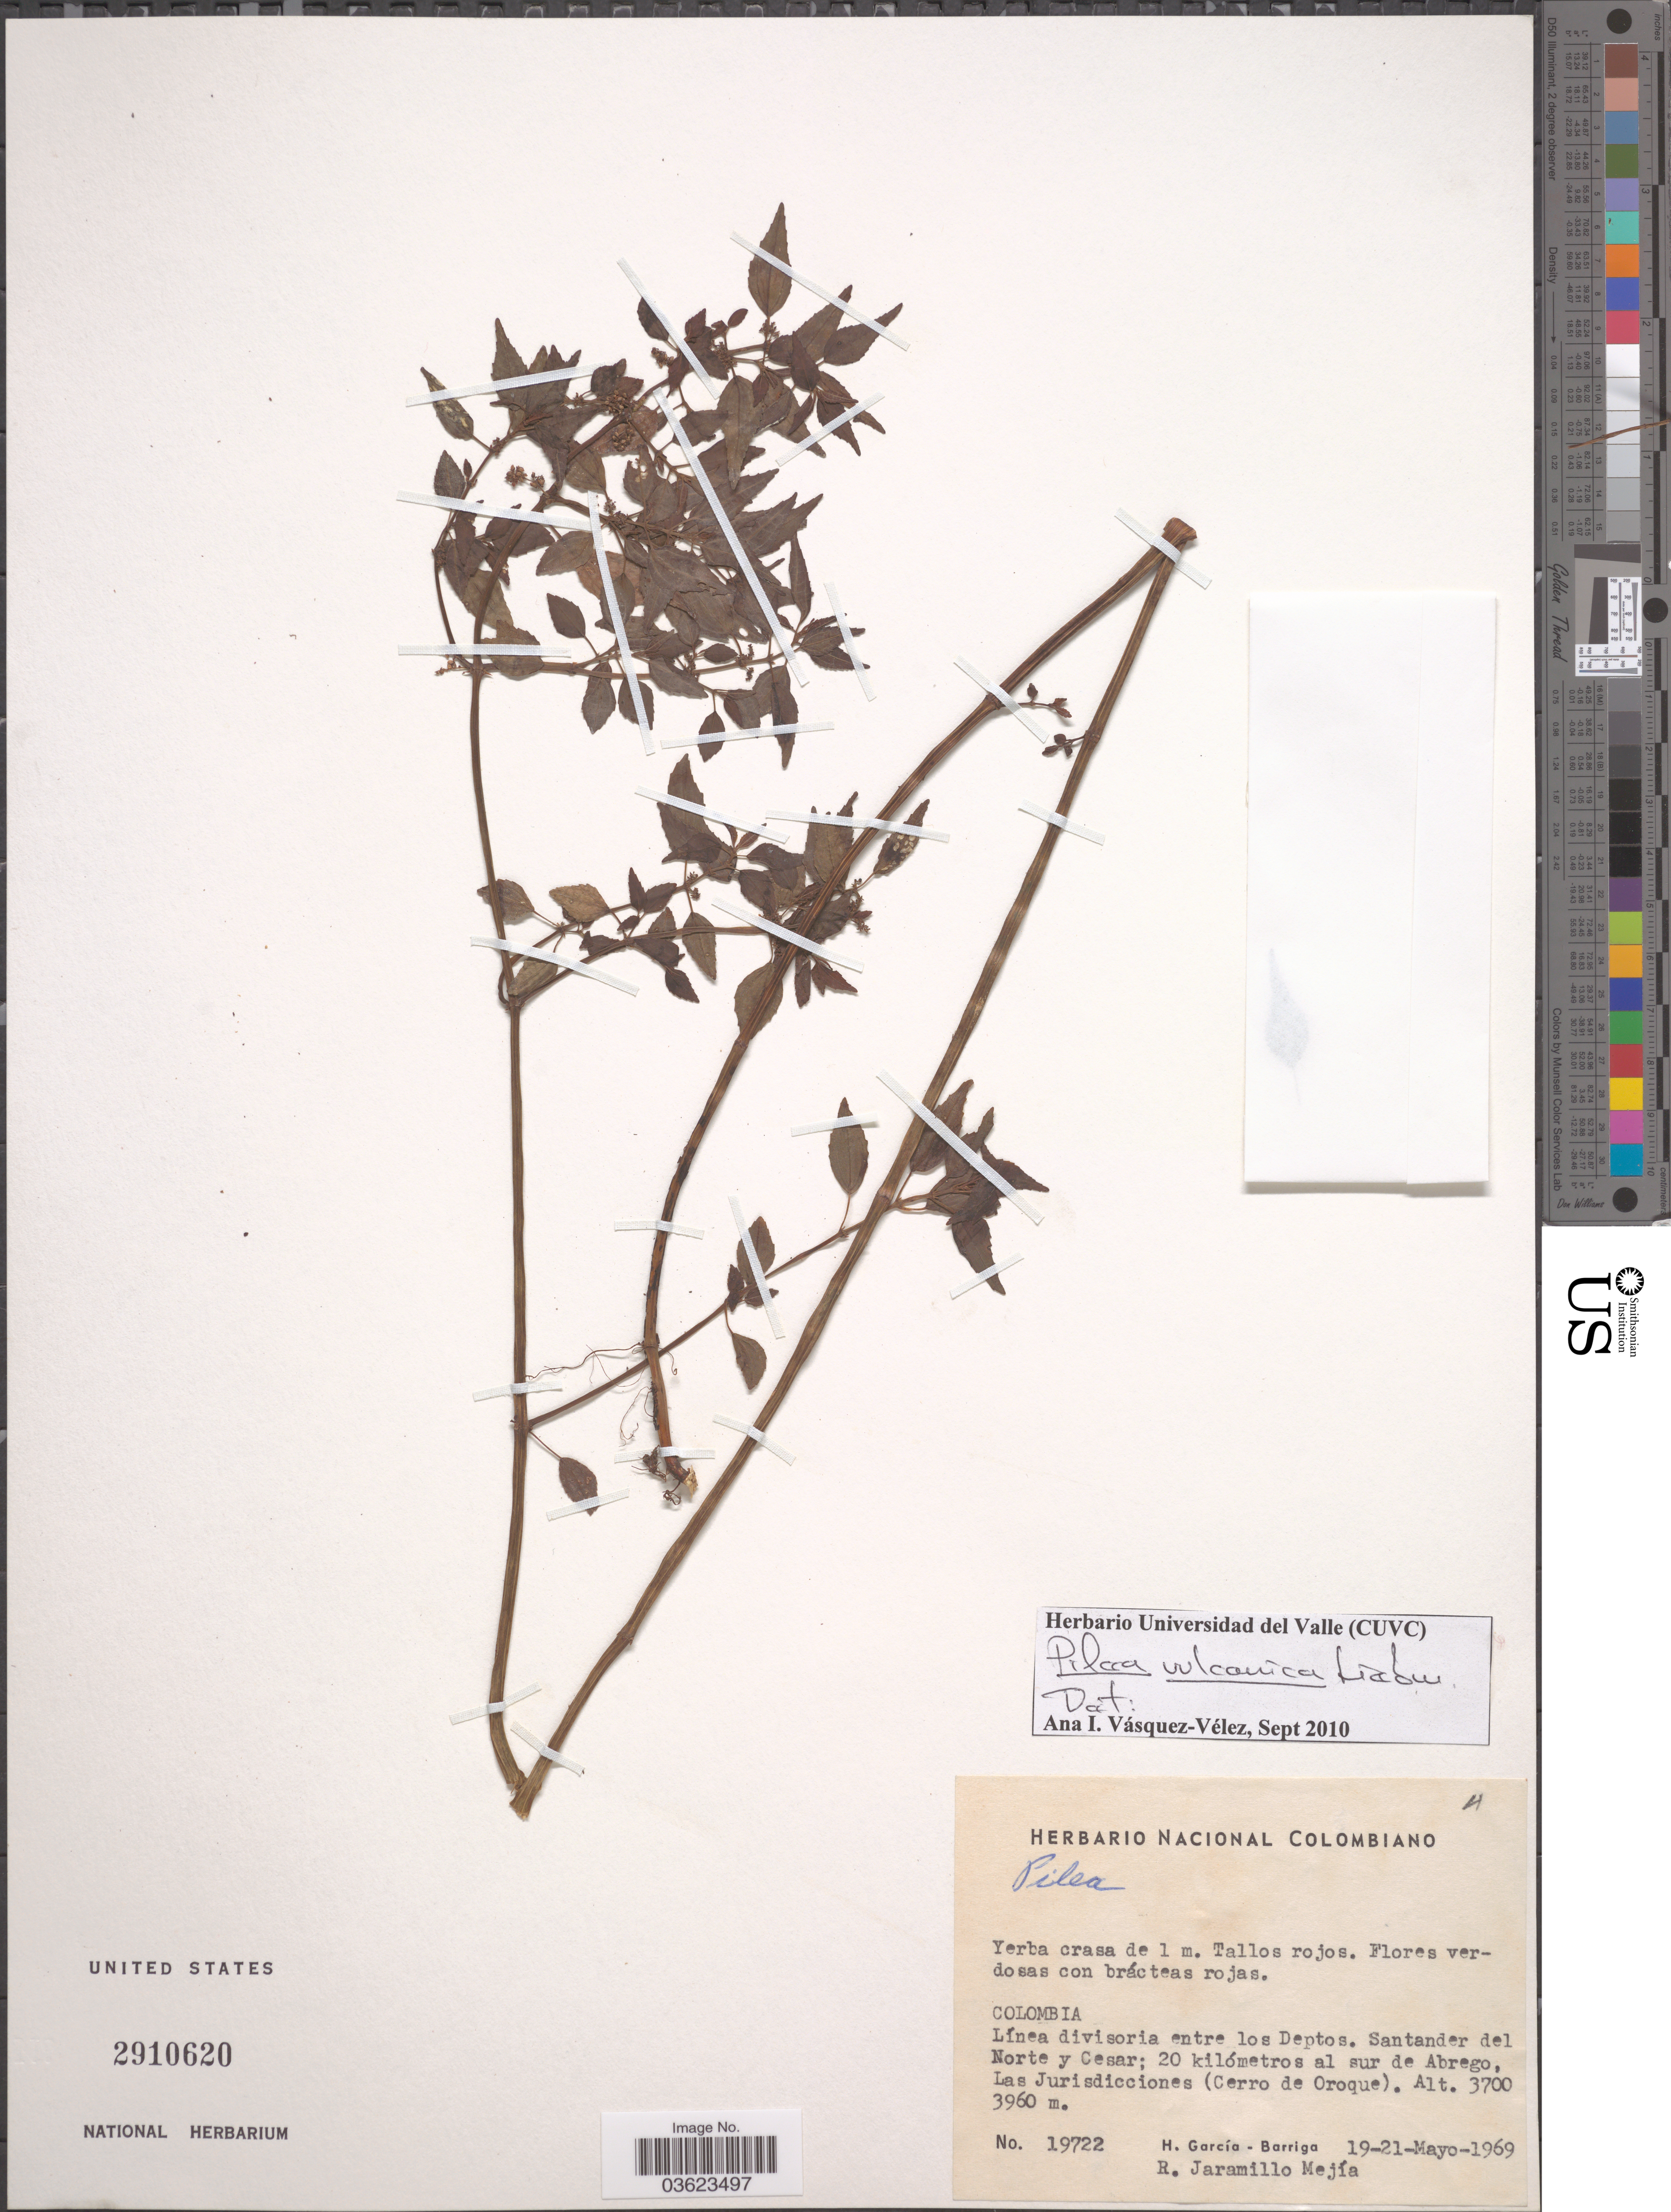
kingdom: Plantae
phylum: Tracheophyta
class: Magnoliopsida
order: Rosales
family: Urticaceae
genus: Pilea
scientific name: Pilea vulcanica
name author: Liebm.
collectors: H. García Barriga & R. Jaramillo M.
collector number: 19722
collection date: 1969-05-19/1969-05-21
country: Colombia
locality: Línea divisoria entre los Deptos. Santander del Norte y Cesar; 20 kilómetros al sur de Abrego, Las Jurisdicciones (Cerro de Oroque).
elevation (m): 3700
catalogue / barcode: US 2910620